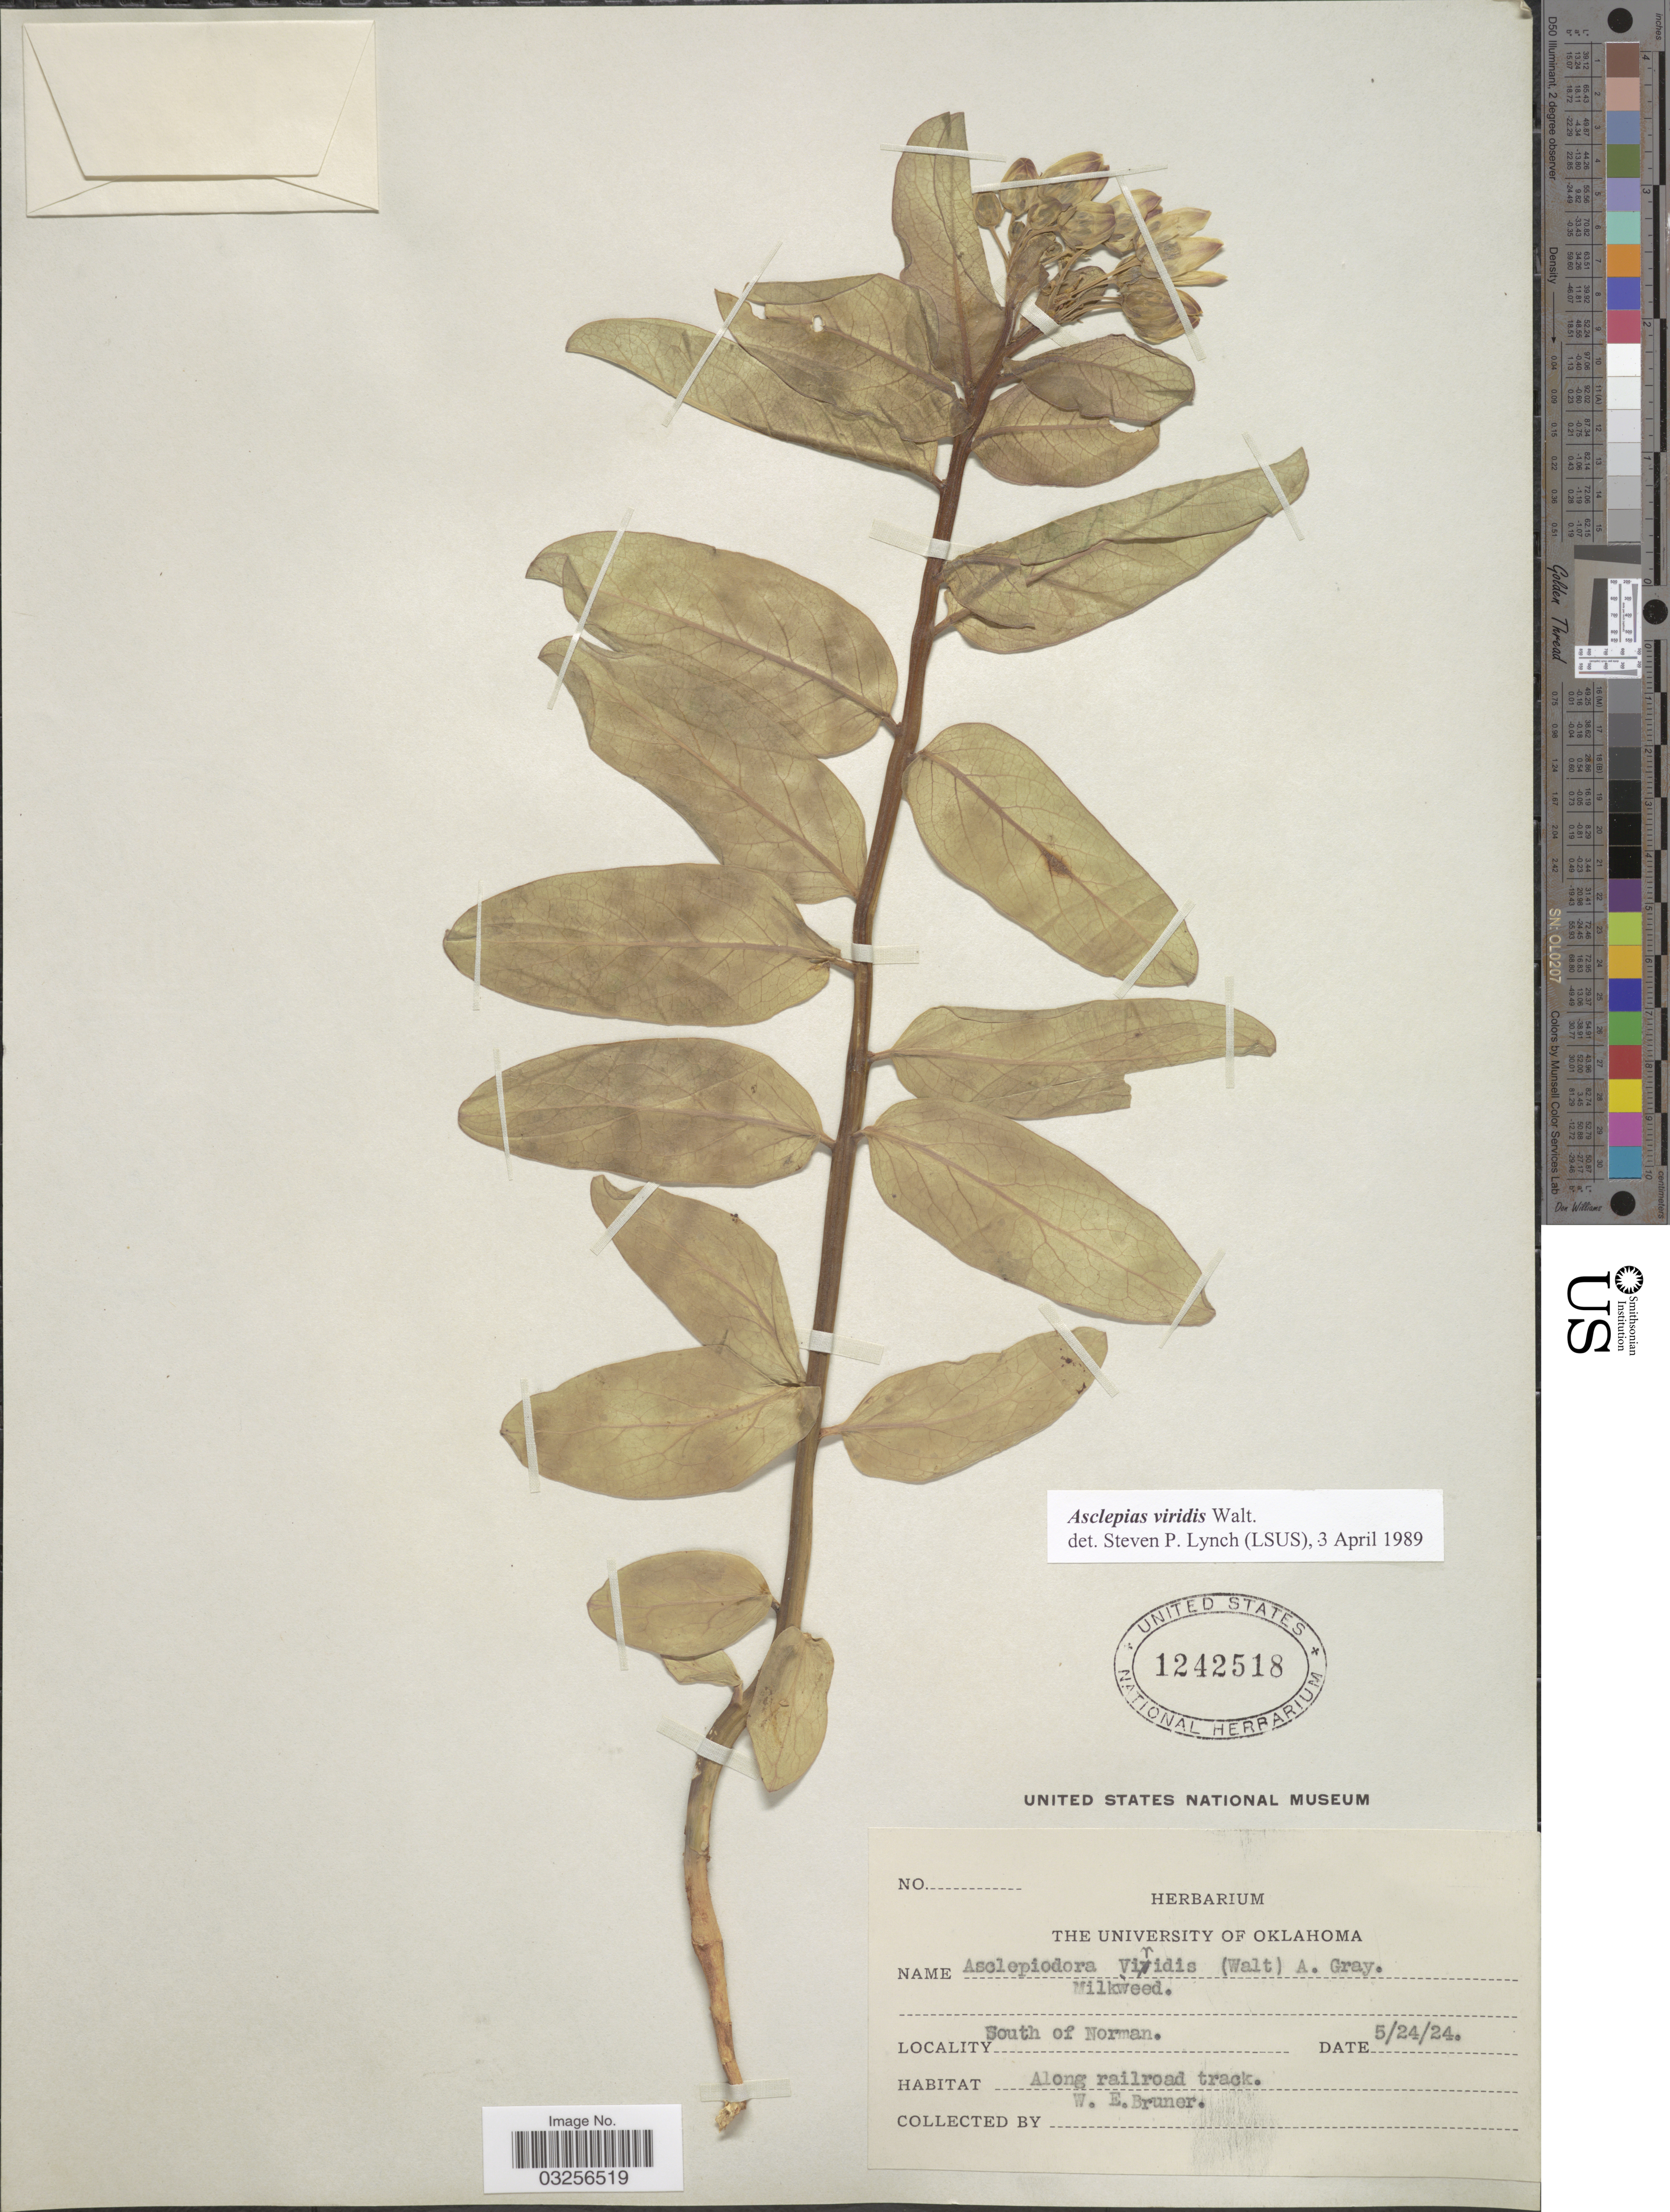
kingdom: Plantae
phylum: Tracheophyta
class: Magnoliopsida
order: Gentianales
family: Apocynaceae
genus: Asclepias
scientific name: Asclepias viridis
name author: Walter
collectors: W. Bruner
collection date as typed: Transcribed d/m/y: 24/5/24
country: United States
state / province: Oklahoma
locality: South of Norman. Along railroad track.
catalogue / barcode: US 1242518